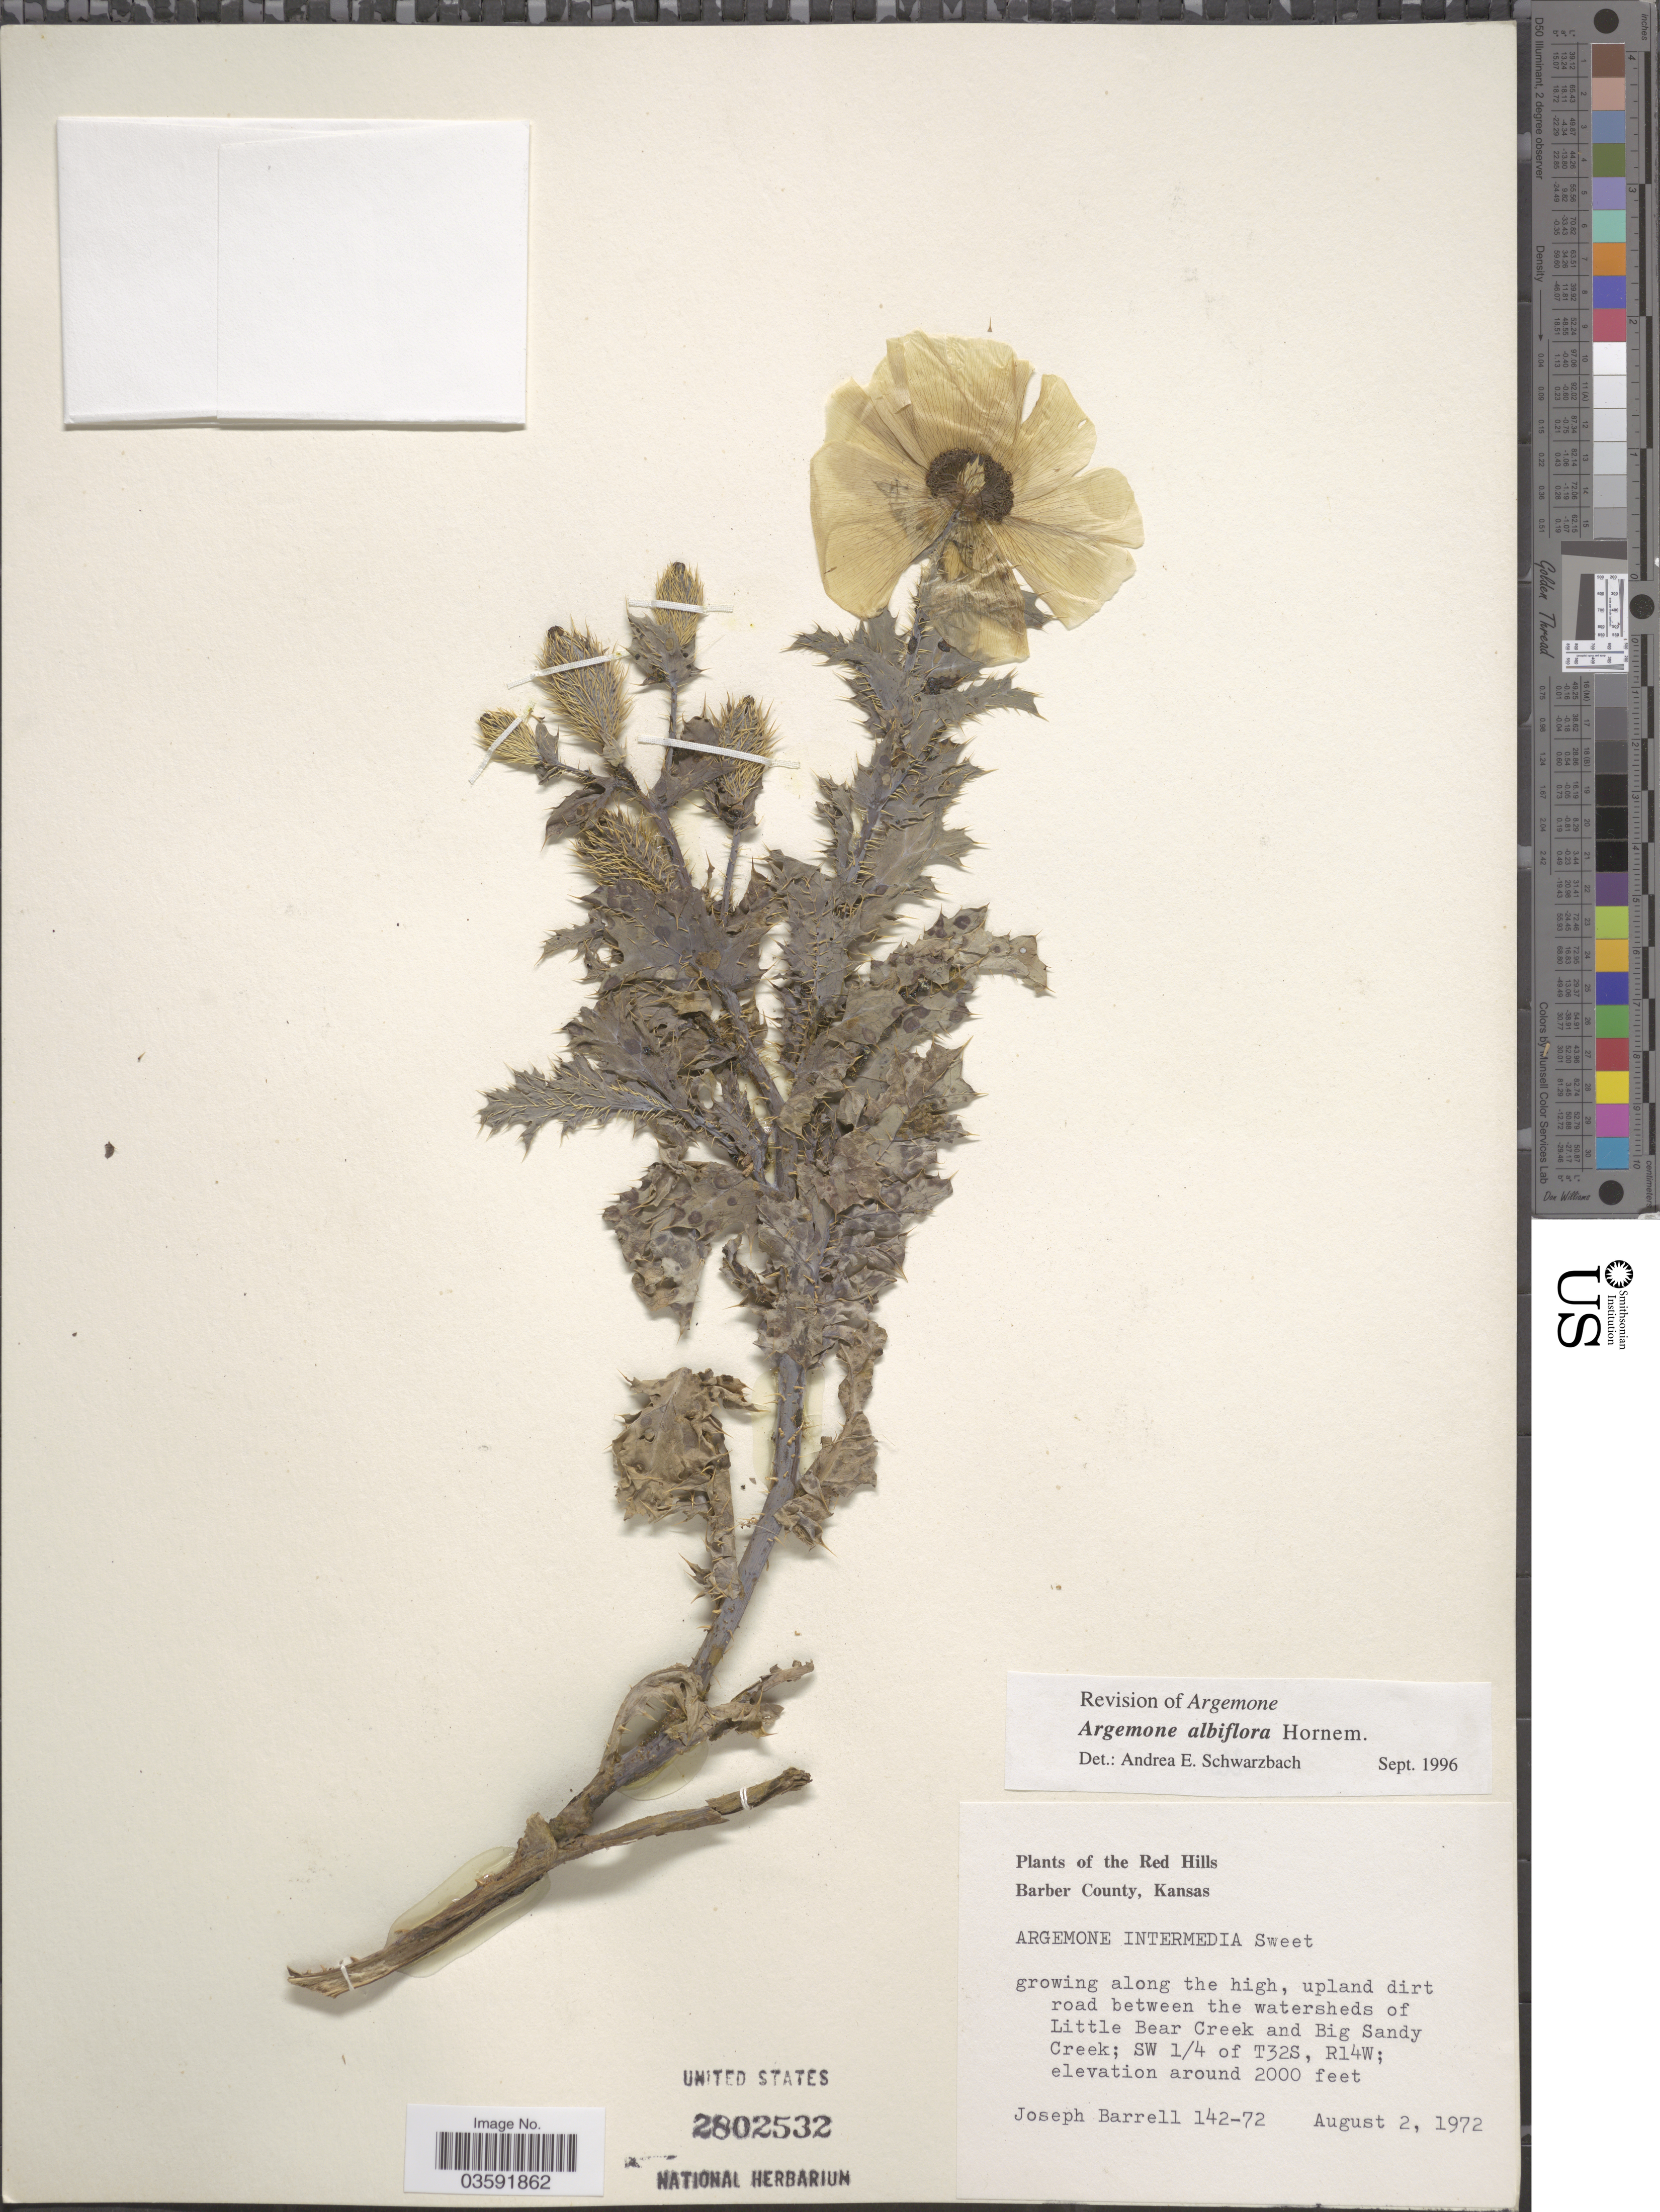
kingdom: Plantae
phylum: Tracheophyta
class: Magnoliopsida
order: Ranunculales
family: Papaveraceae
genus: Argemone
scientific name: Argemone albiflora subsp. albiflora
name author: Hornem.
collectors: J. Barrell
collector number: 142-72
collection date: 1972-08-02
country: United States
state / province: Kansas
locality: Red Hills, Barber County. Upland dirt road between the watersheds of Little Bear Creek and Big Sandy Creek; SW 1/4 of T32S, R14W.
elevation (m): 610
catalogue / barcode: US 2802532